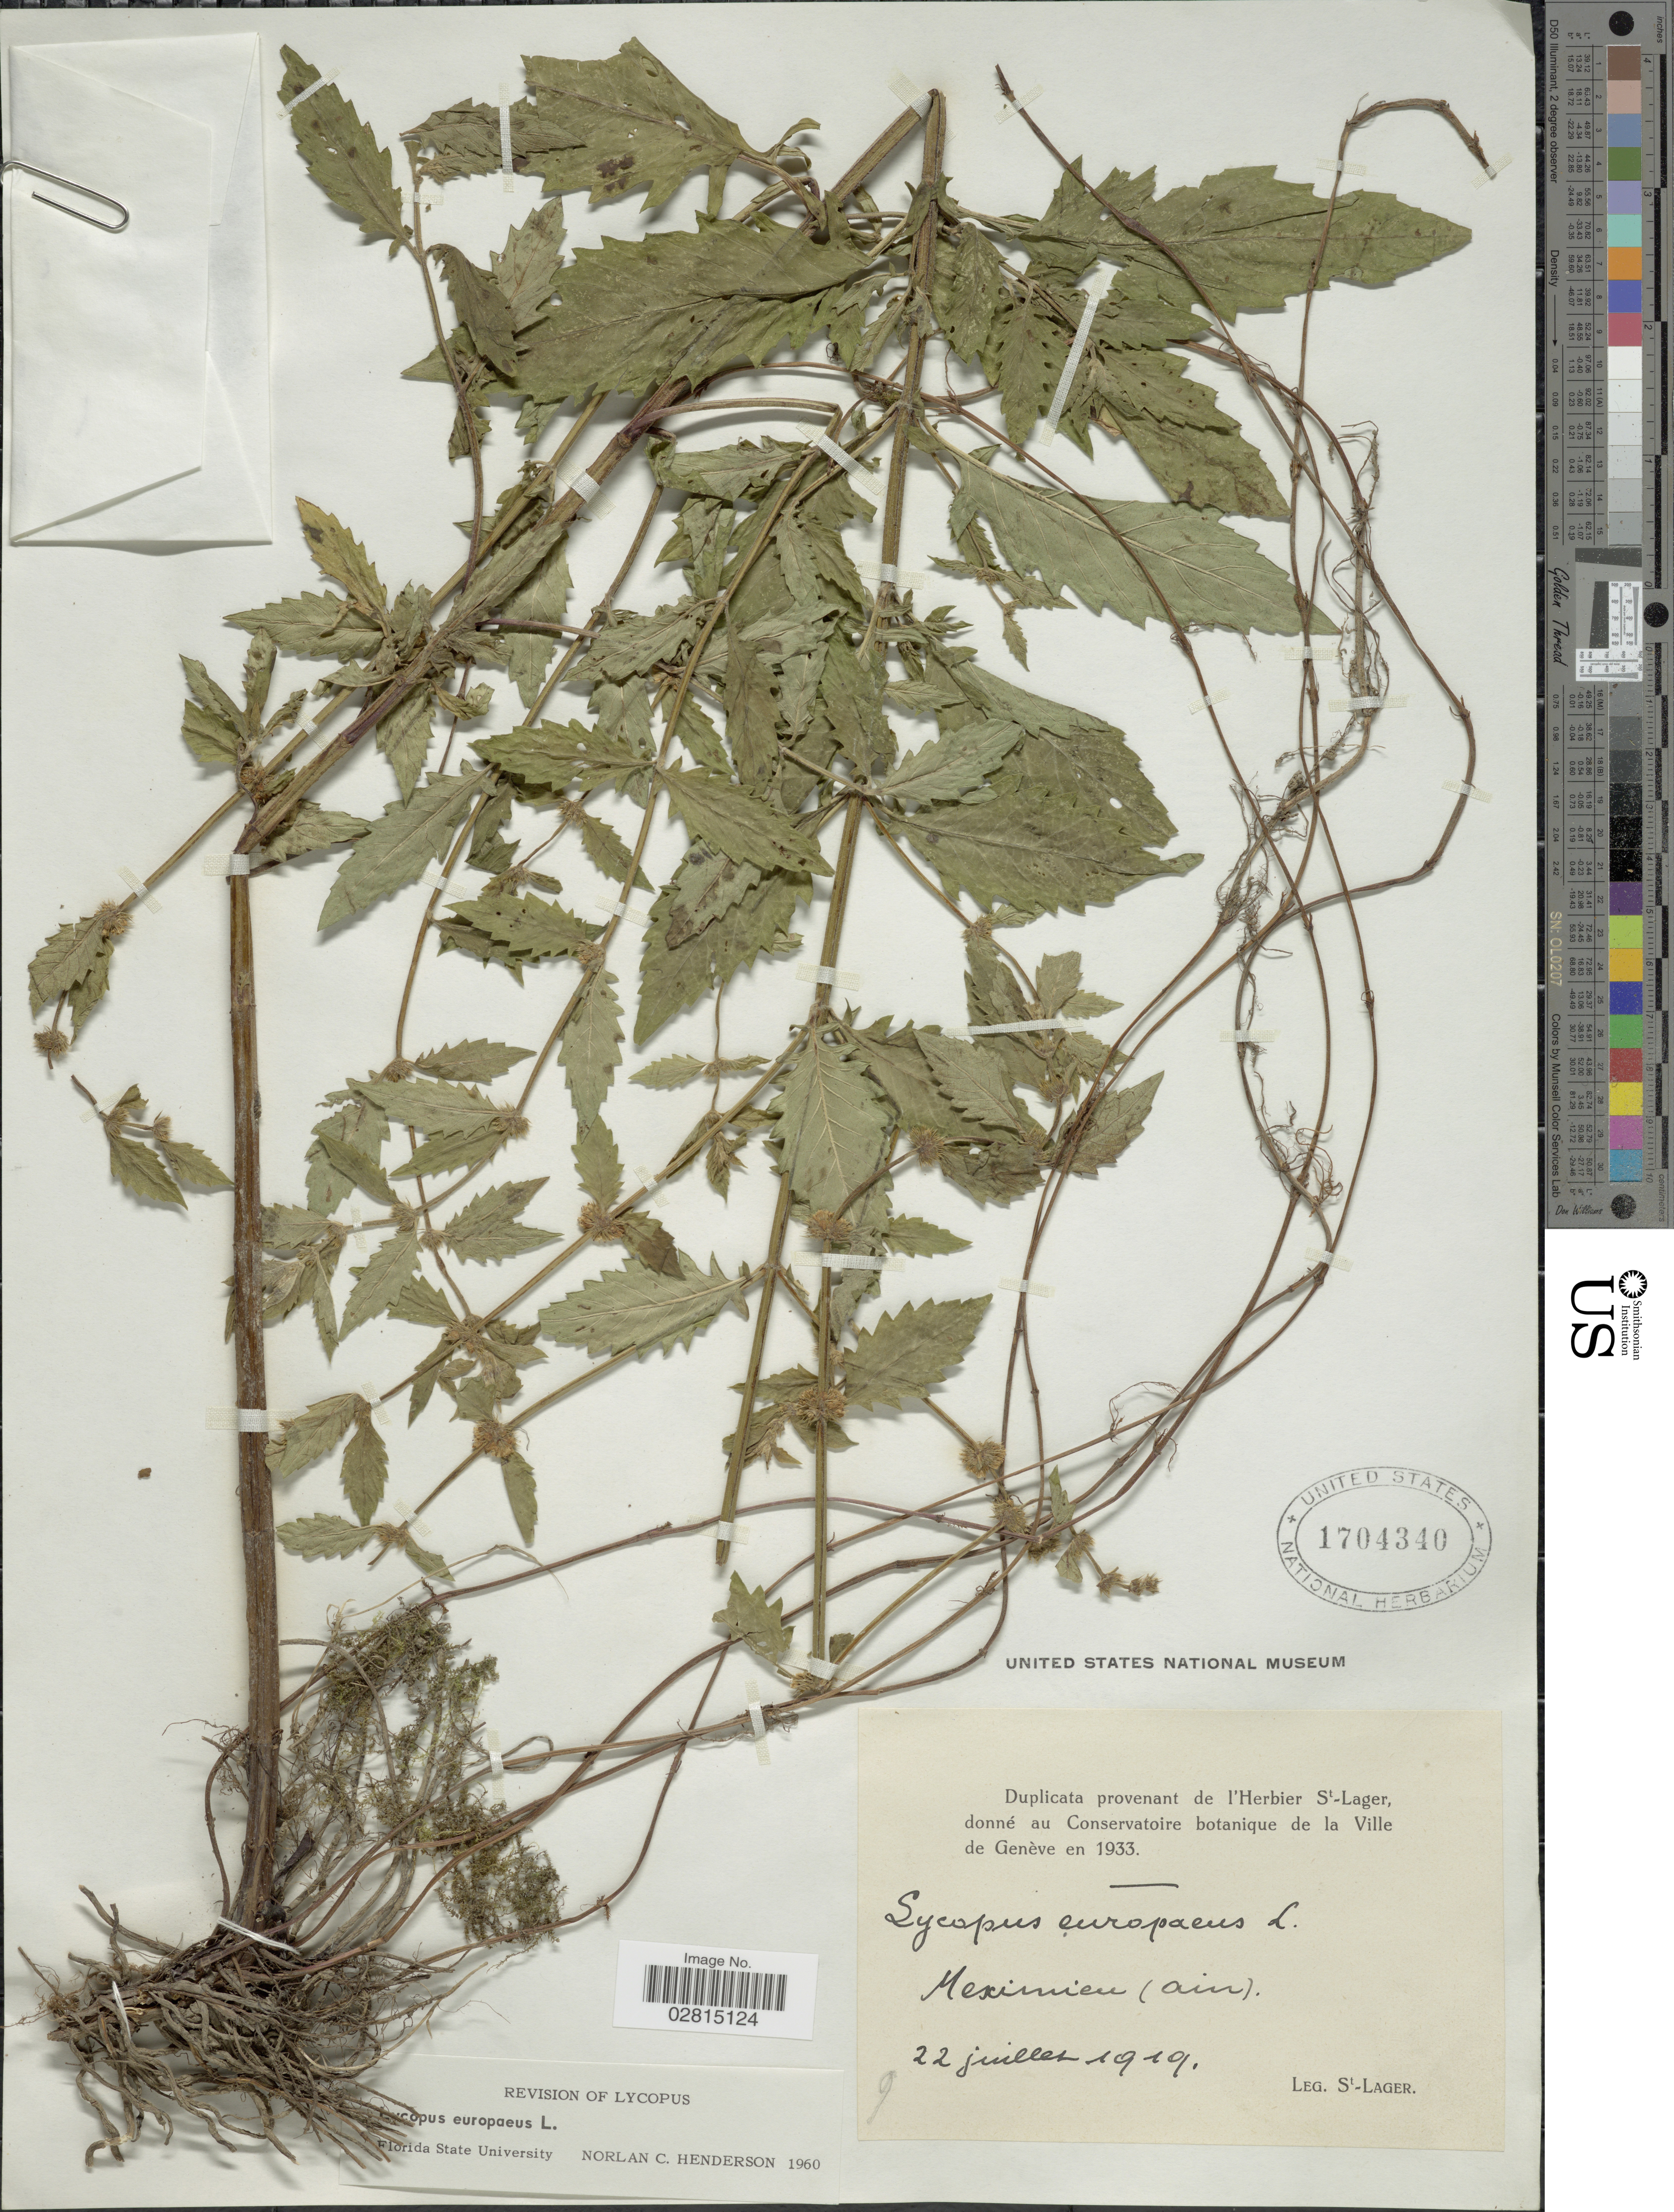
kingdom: Plantae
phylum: Tracheophyta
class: Magnoliopsida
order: Lamiales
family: Lamiaceae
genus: Lycopus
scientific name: Lycopus europaeus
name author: L.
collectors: -. St. Lager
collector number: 9?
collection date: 1919-07-22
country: France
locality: Meximien [interpreted] (Ain).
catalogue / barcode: US 1704340